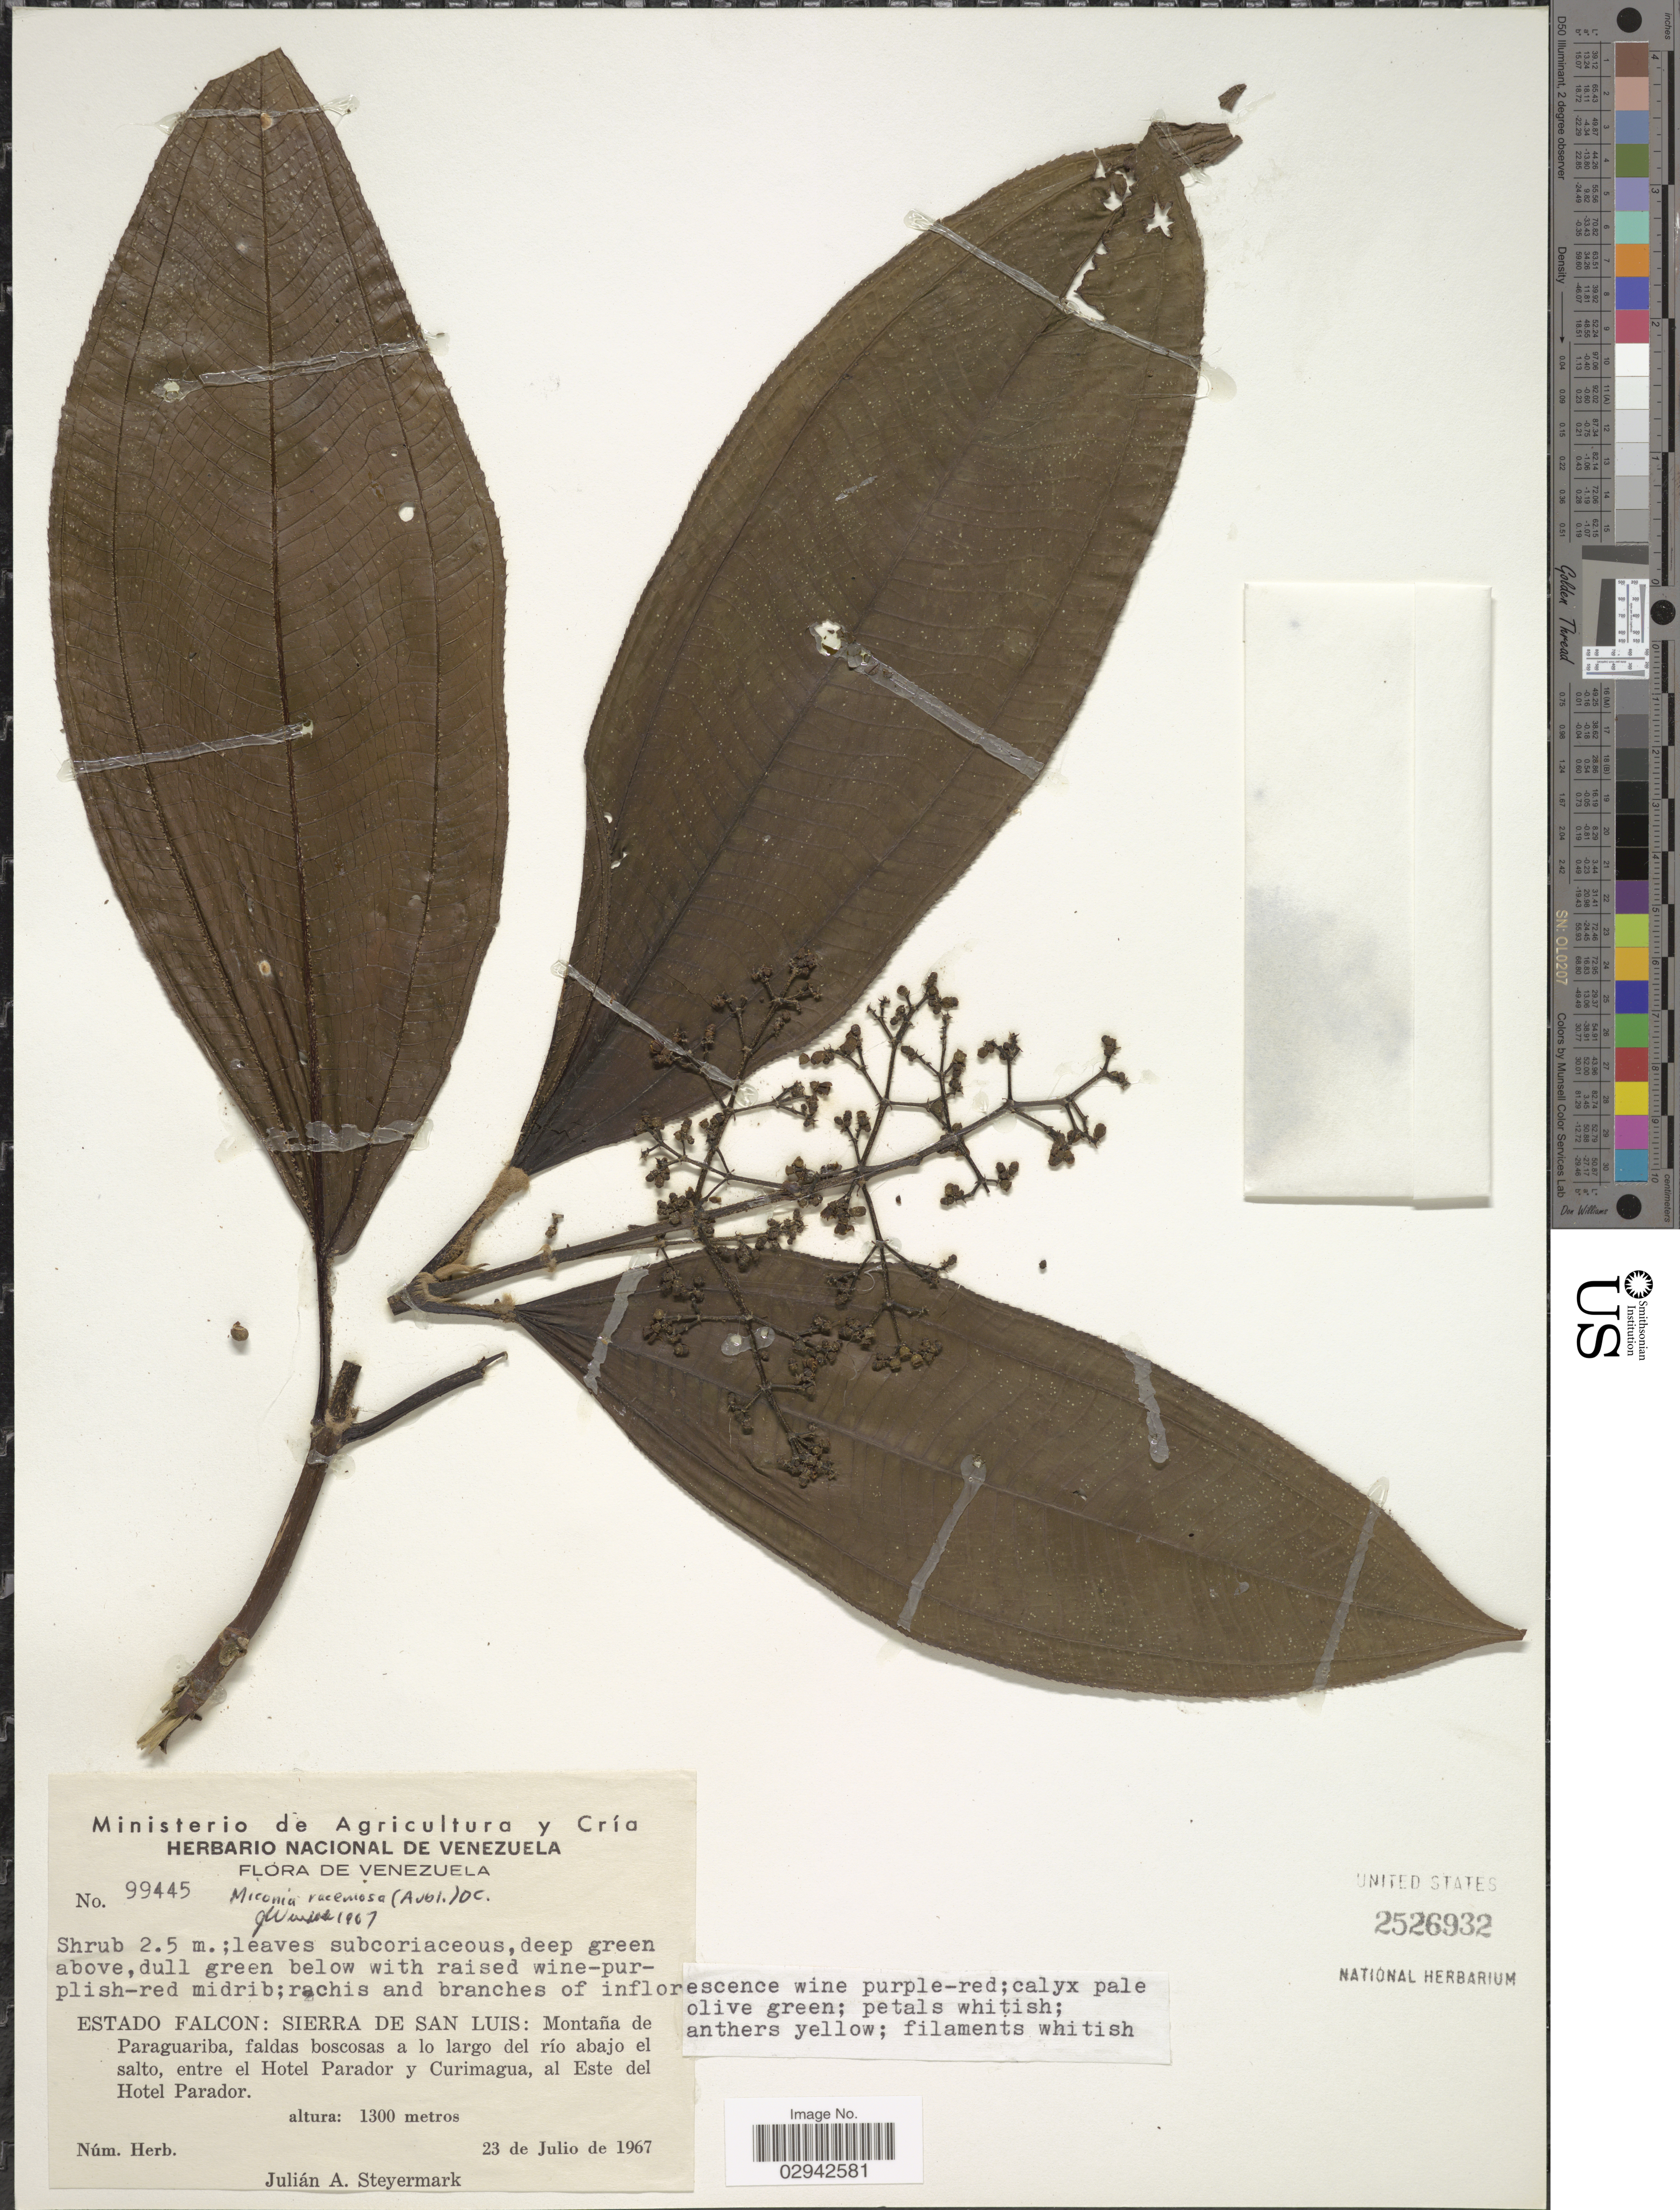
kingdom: Plantae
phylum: Tracheophyta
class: Magnoliopsida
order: Myrtales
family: Melastomataceae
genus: Miconia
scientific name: Miconia racemosa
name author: (Aubl.) DC.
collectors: J. Steyermark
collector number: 99445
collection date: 1967-07-23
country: Venezuela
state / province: Falcón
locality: Sierra de San Luis: Montaña de Paraguariba, Faldas boscosas a lo largo del río abajo el salto, entre Hotel Parador y Curimagua, al Este de Hotel Parador.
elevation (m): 1300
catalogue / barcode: US 2526932